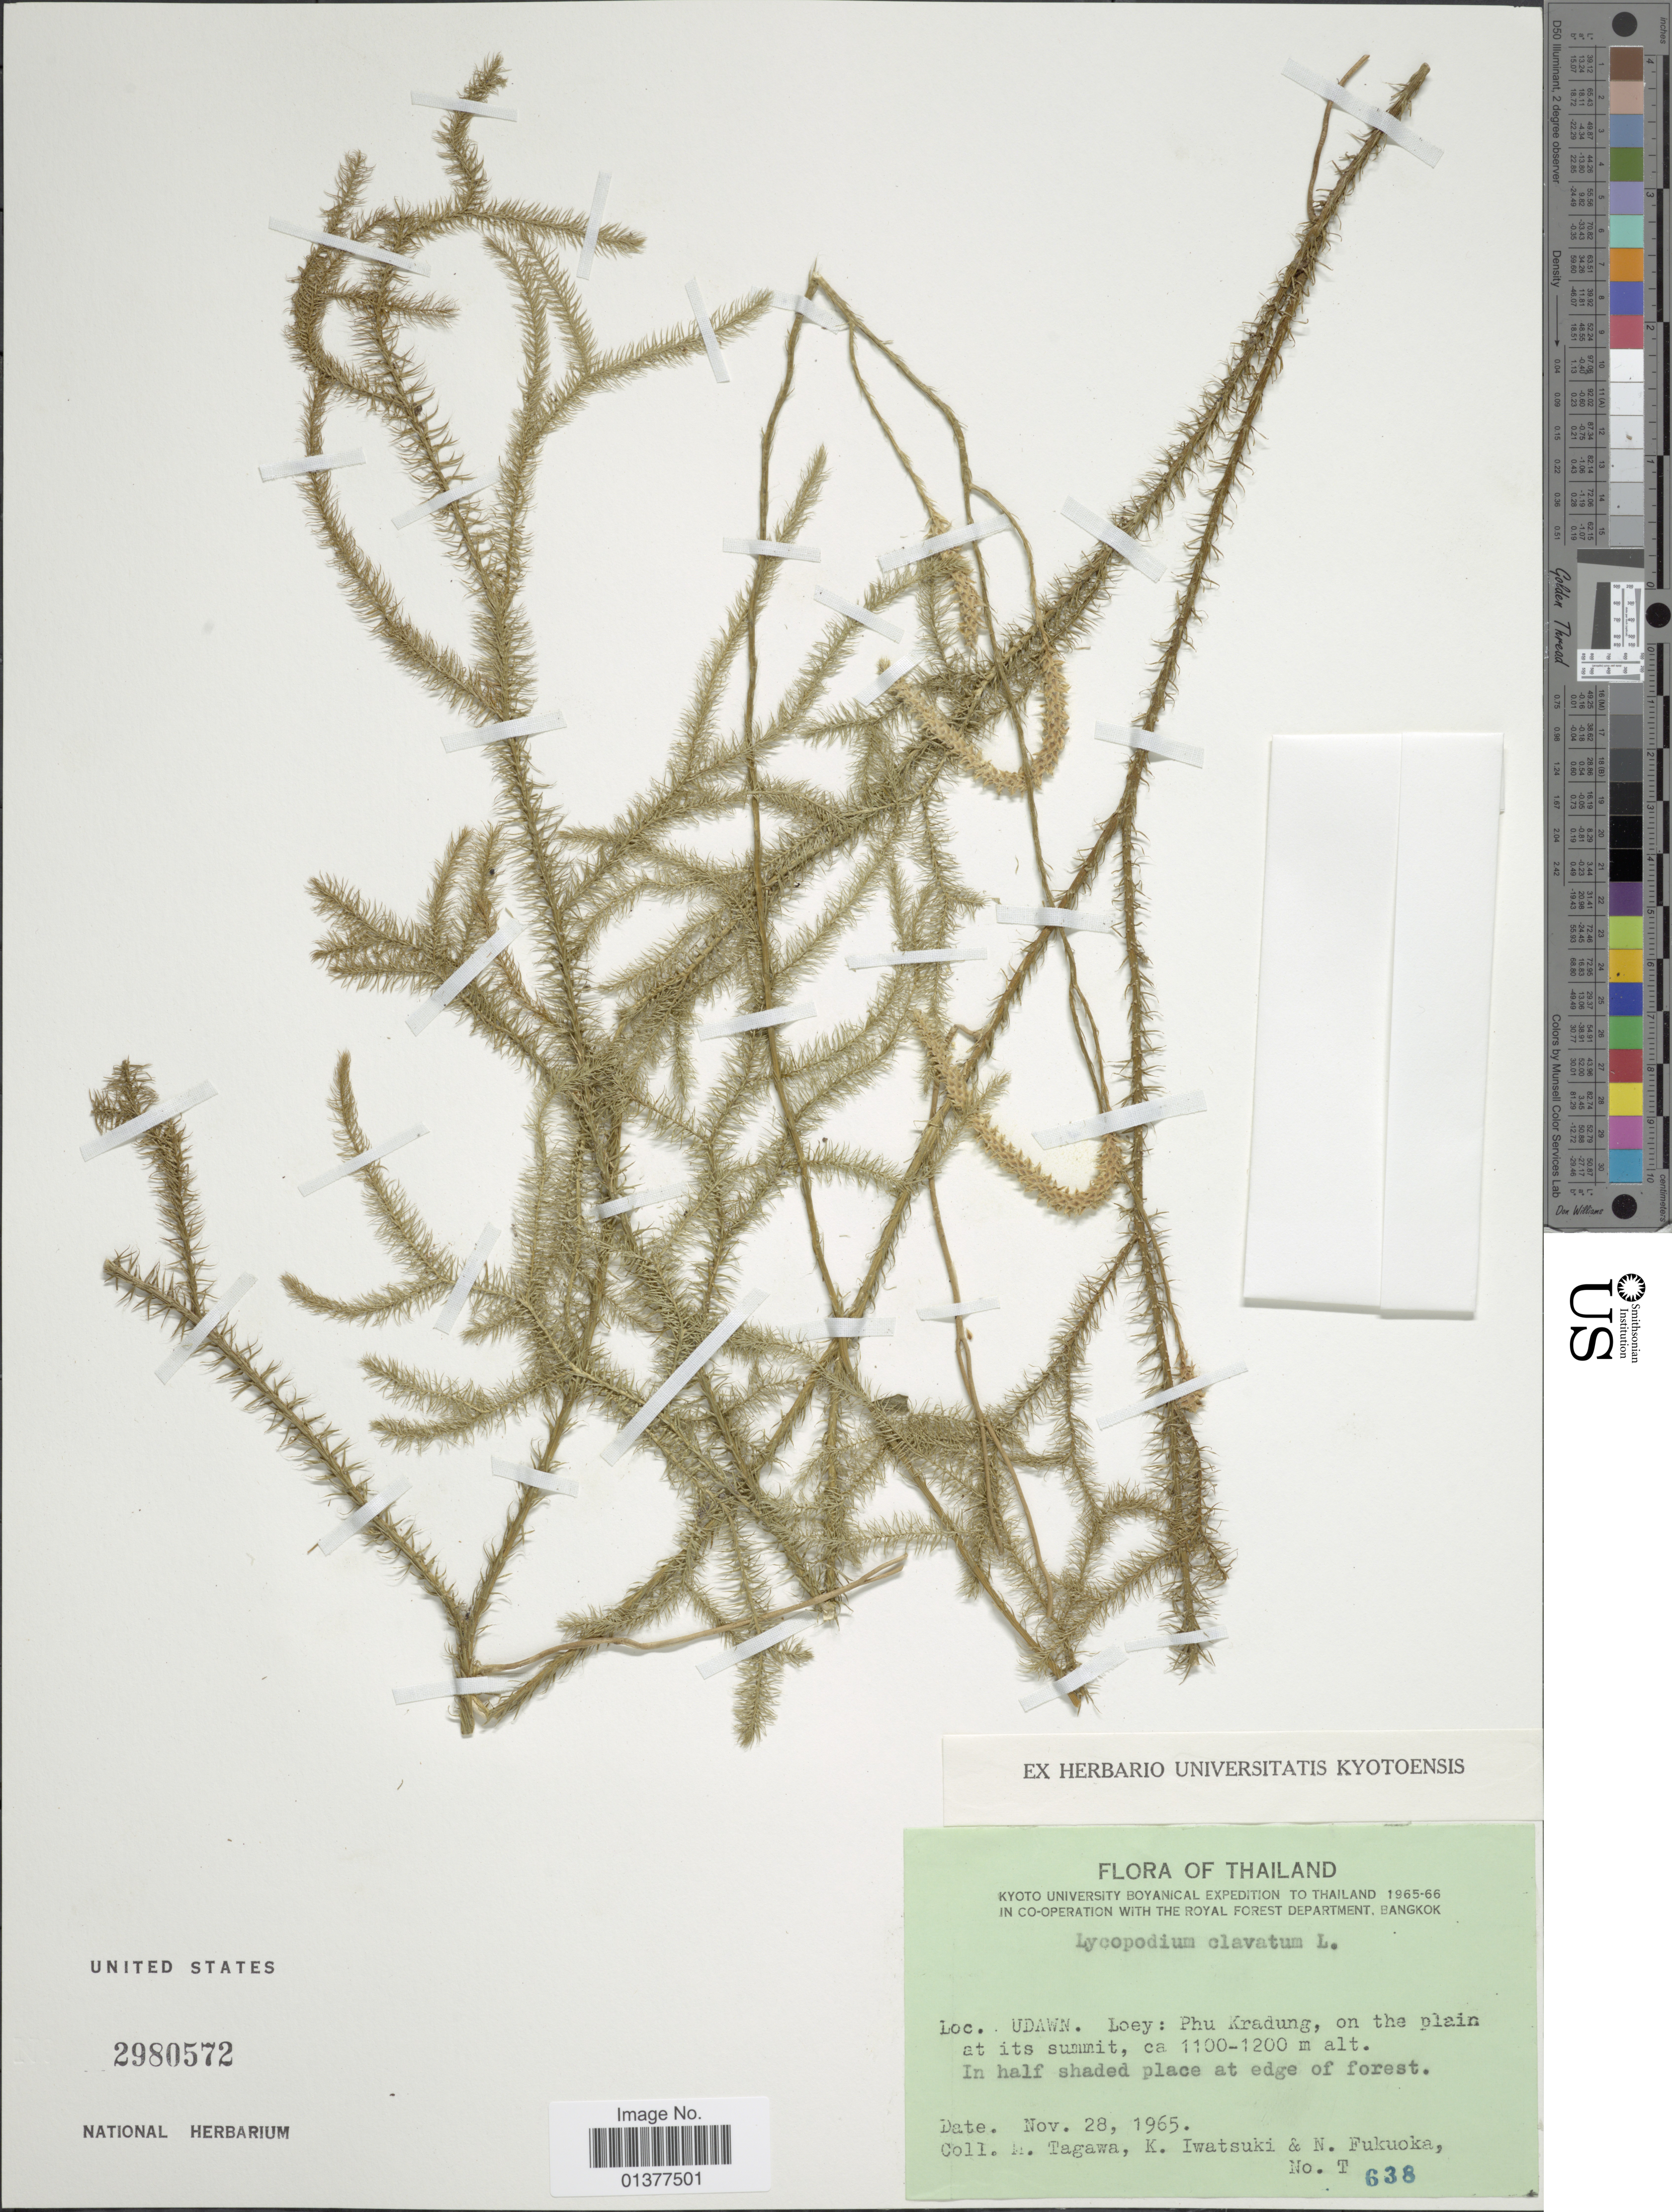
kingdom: Plantae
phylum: Tracheophyta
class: Lycopodiopsida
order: Lycopodiales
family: Lycopodiaceae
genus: Lycopodium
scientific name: Lycopodium clavatum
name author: L.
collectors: M. Tagawa, K. Iwatsuki & N. Fukuoka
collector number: T638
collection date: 1965-11-28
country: Thailand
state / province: Loei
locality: Udawn, Loey: Phu Kradung, on the plain at its summit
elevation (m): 1100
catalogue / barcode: US 2980572